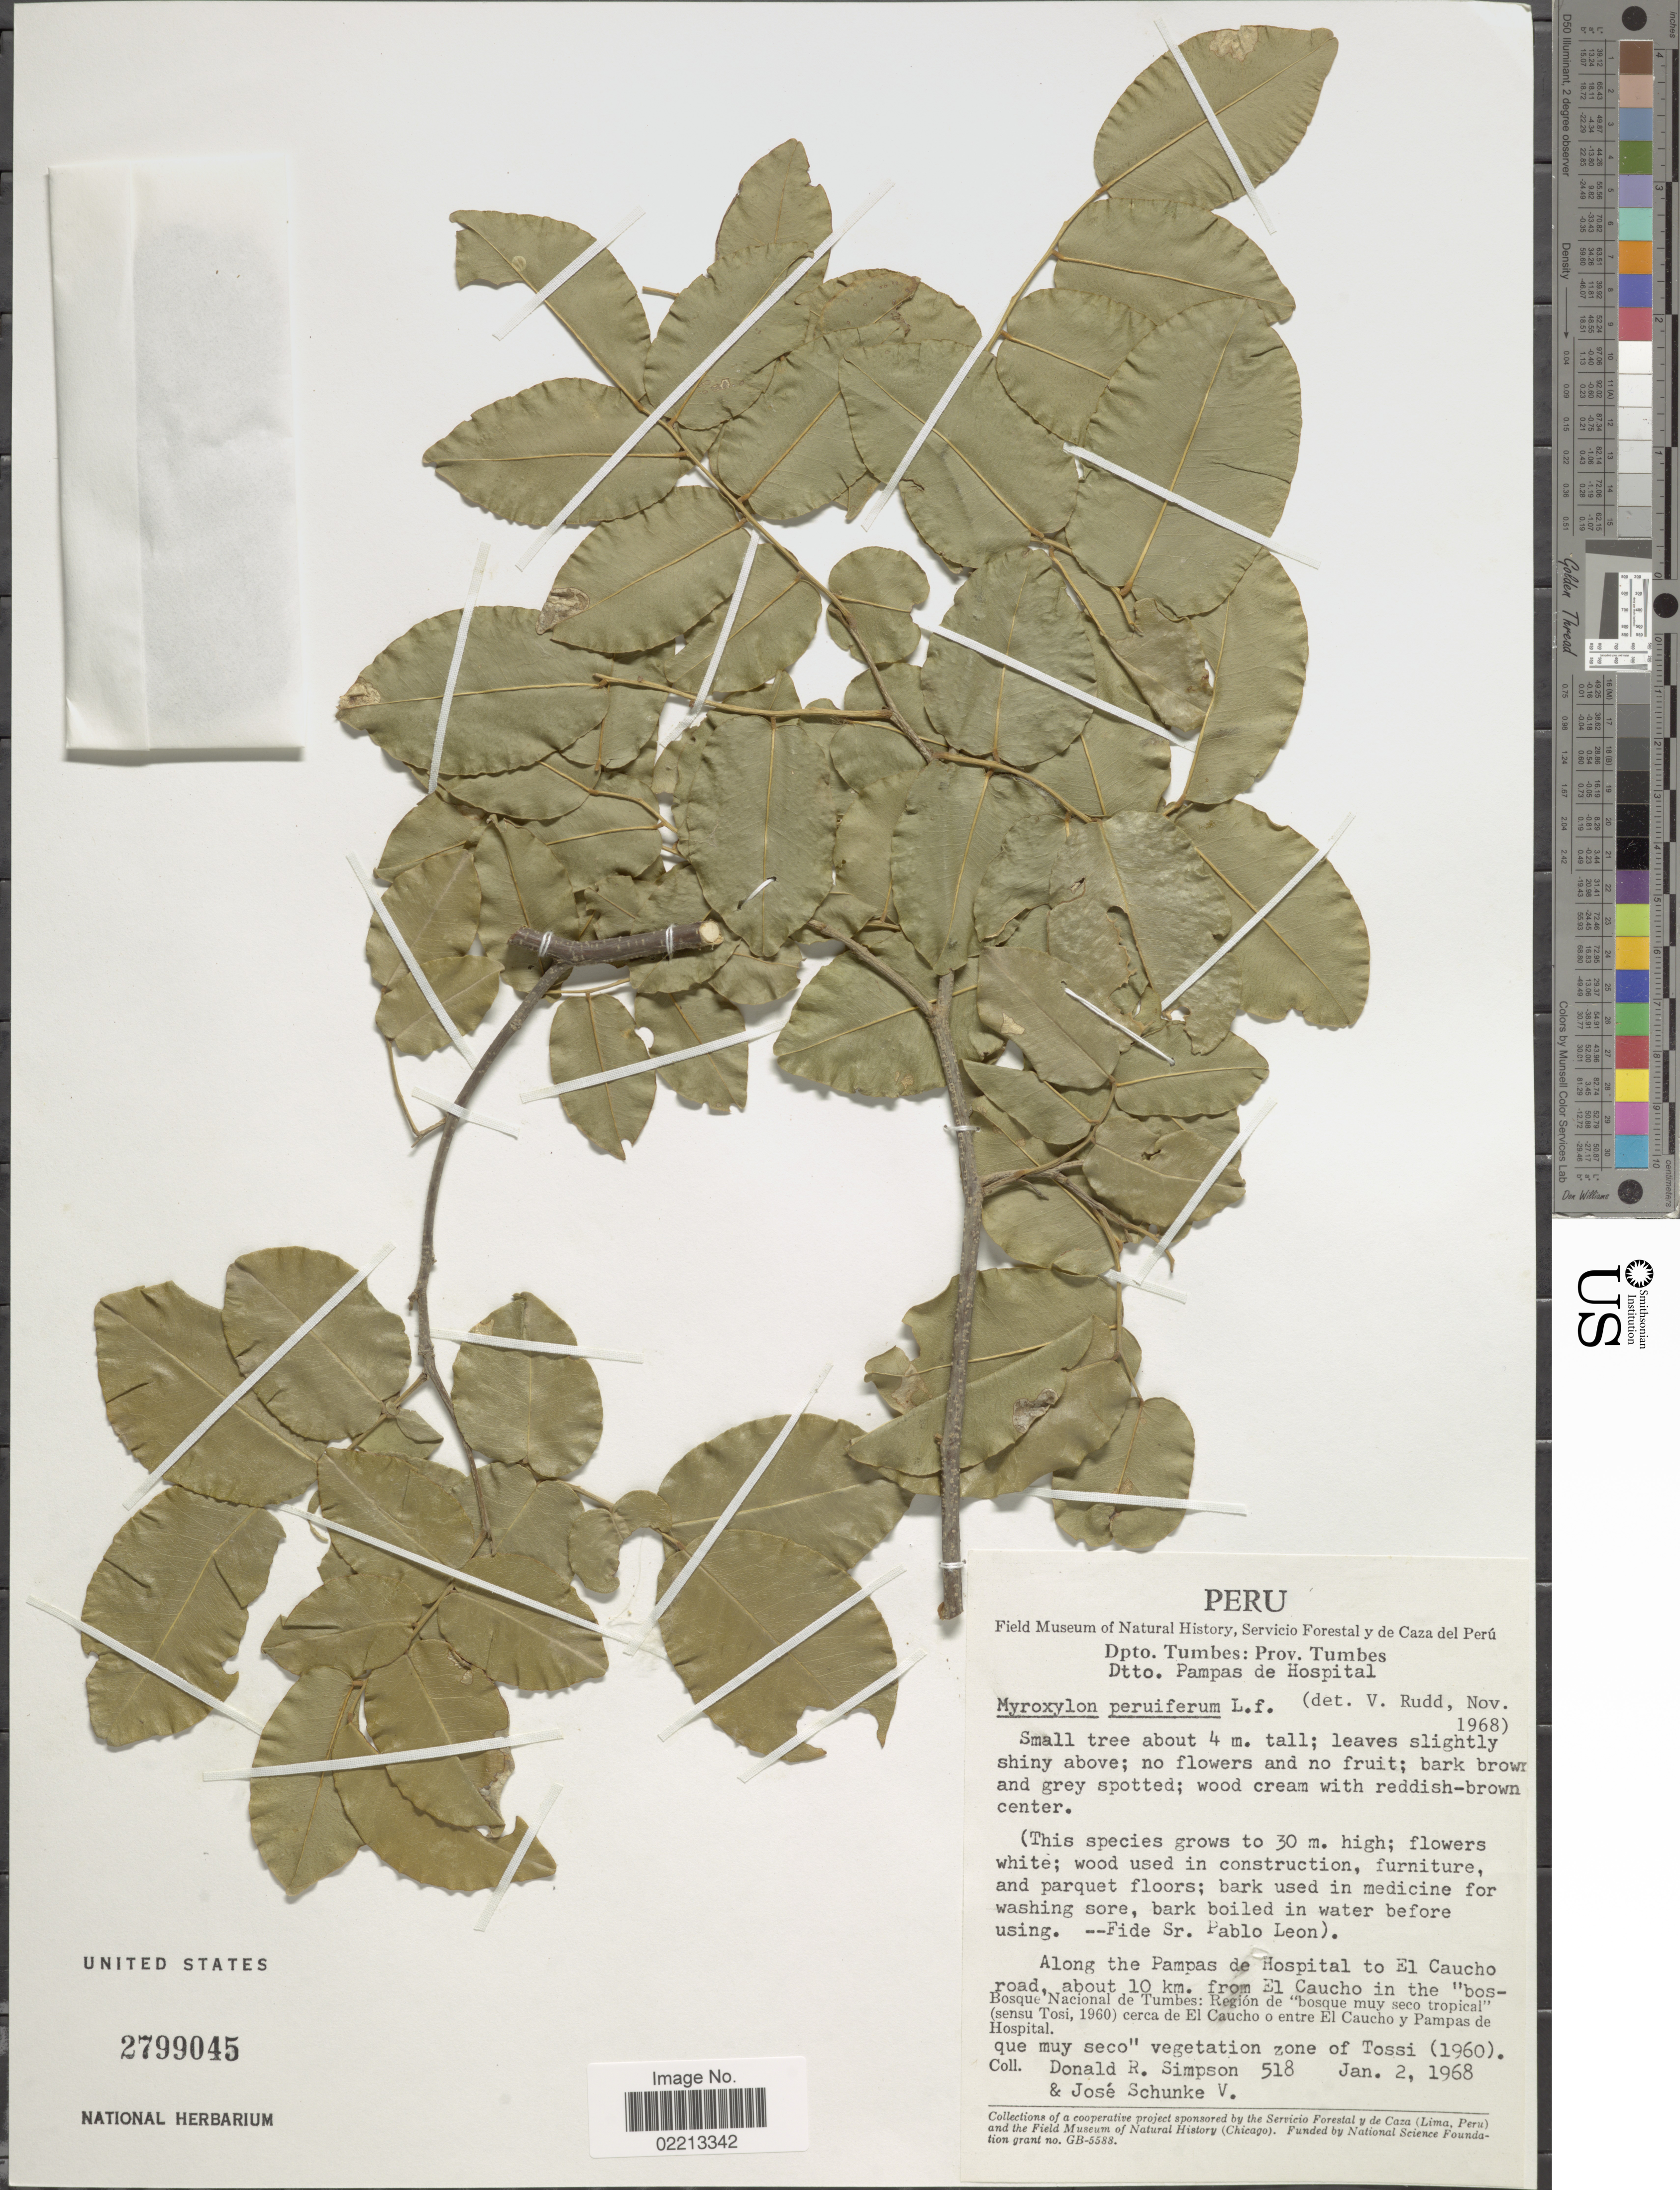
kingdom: Plantae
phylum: Tracheophyta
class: Magnoliopsida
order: Fabales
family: Fabaceae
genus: Myroxylon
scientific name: Myroxylon peruiferum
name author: L. f.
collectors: D. R. Simpson & J. Schunke Vigo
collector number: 518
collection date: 1968-01-02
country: Peru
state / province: Tumbes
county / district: Tumbes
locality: Prov. Tumbes, Dtto. Pampas de Hospital, Along the Pampas de Hospital to El Caucho road, about 10 km. from El Caucho in the '"bosque muy seco"vegetation zone of Tossi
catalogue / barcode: US 2799045